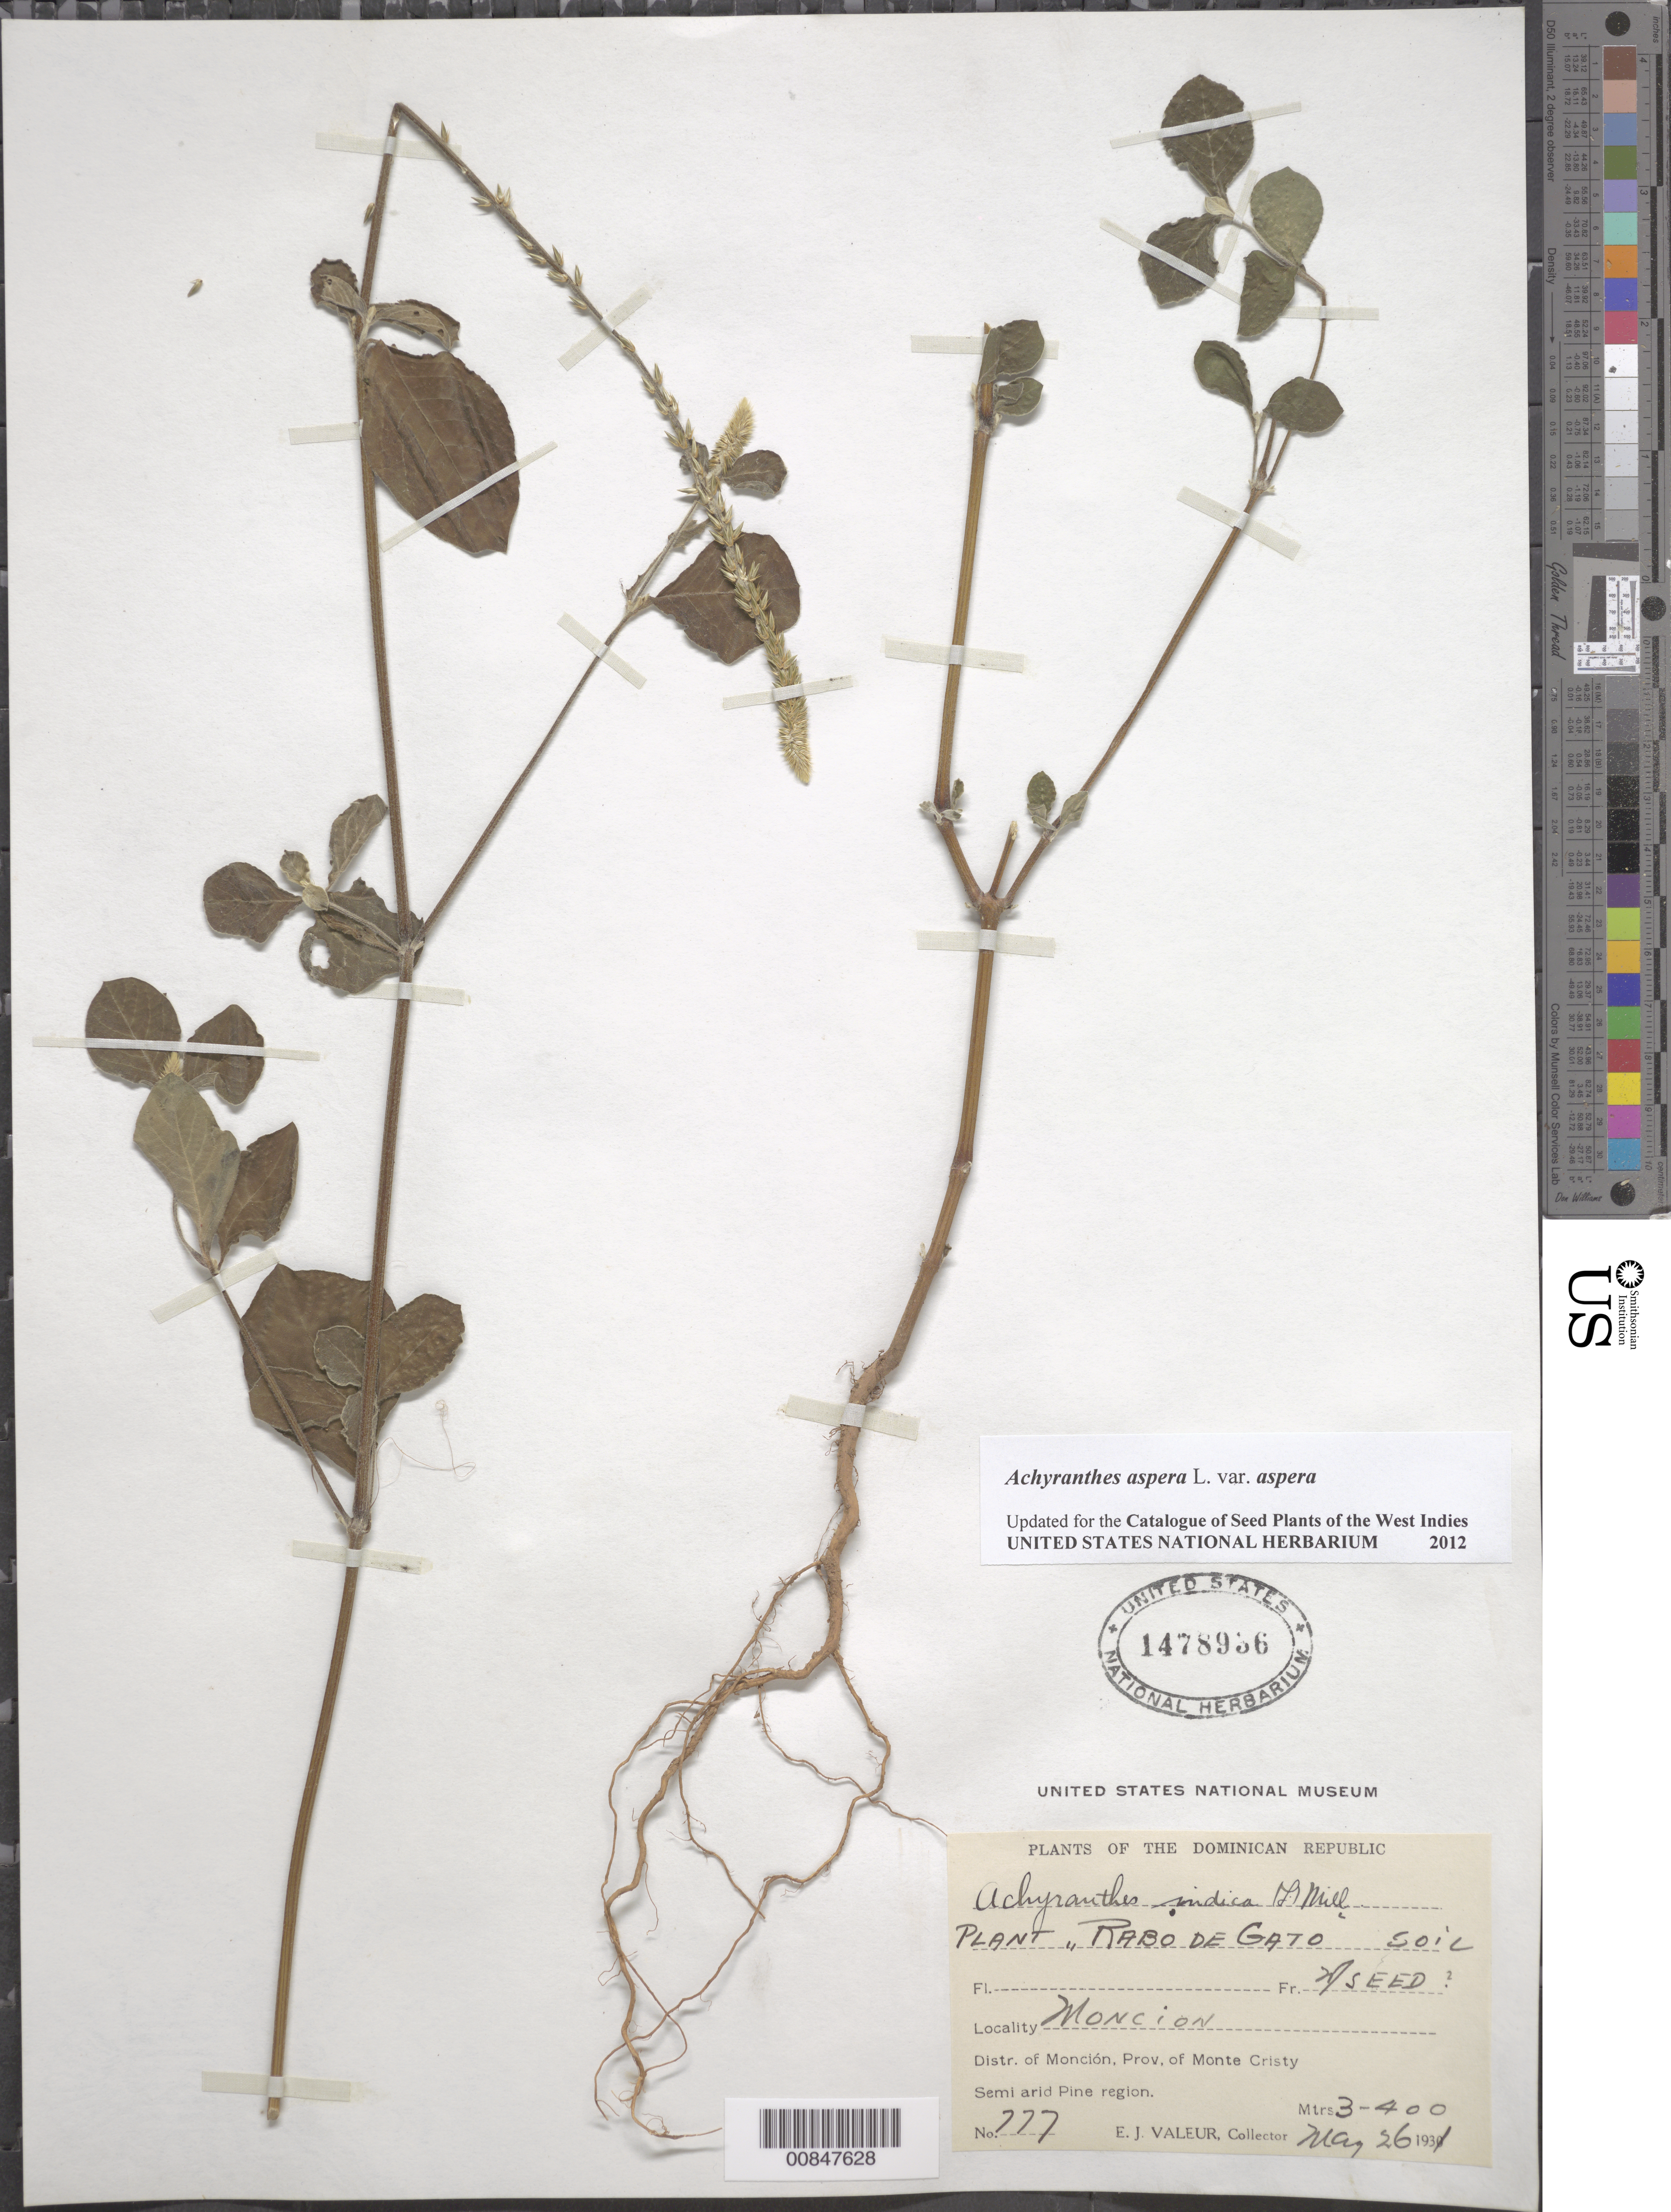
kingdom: Plantae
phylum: Tracheophyta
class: Magnoliopsida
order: Caryophyllales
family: Amaranthaceae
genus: Achyranthes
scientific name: Achyranthes aspera var. aspera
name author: L.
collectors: E. Valeur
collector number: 777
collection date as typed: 26 May 1931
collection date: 1931-05-26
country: Dominican Republic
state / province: Monte Cristi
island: Hispaniola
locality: Monción, Distr. of Monción.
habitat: Soil. Semi arid Pine region.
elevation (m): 300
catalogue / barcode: US 1478936